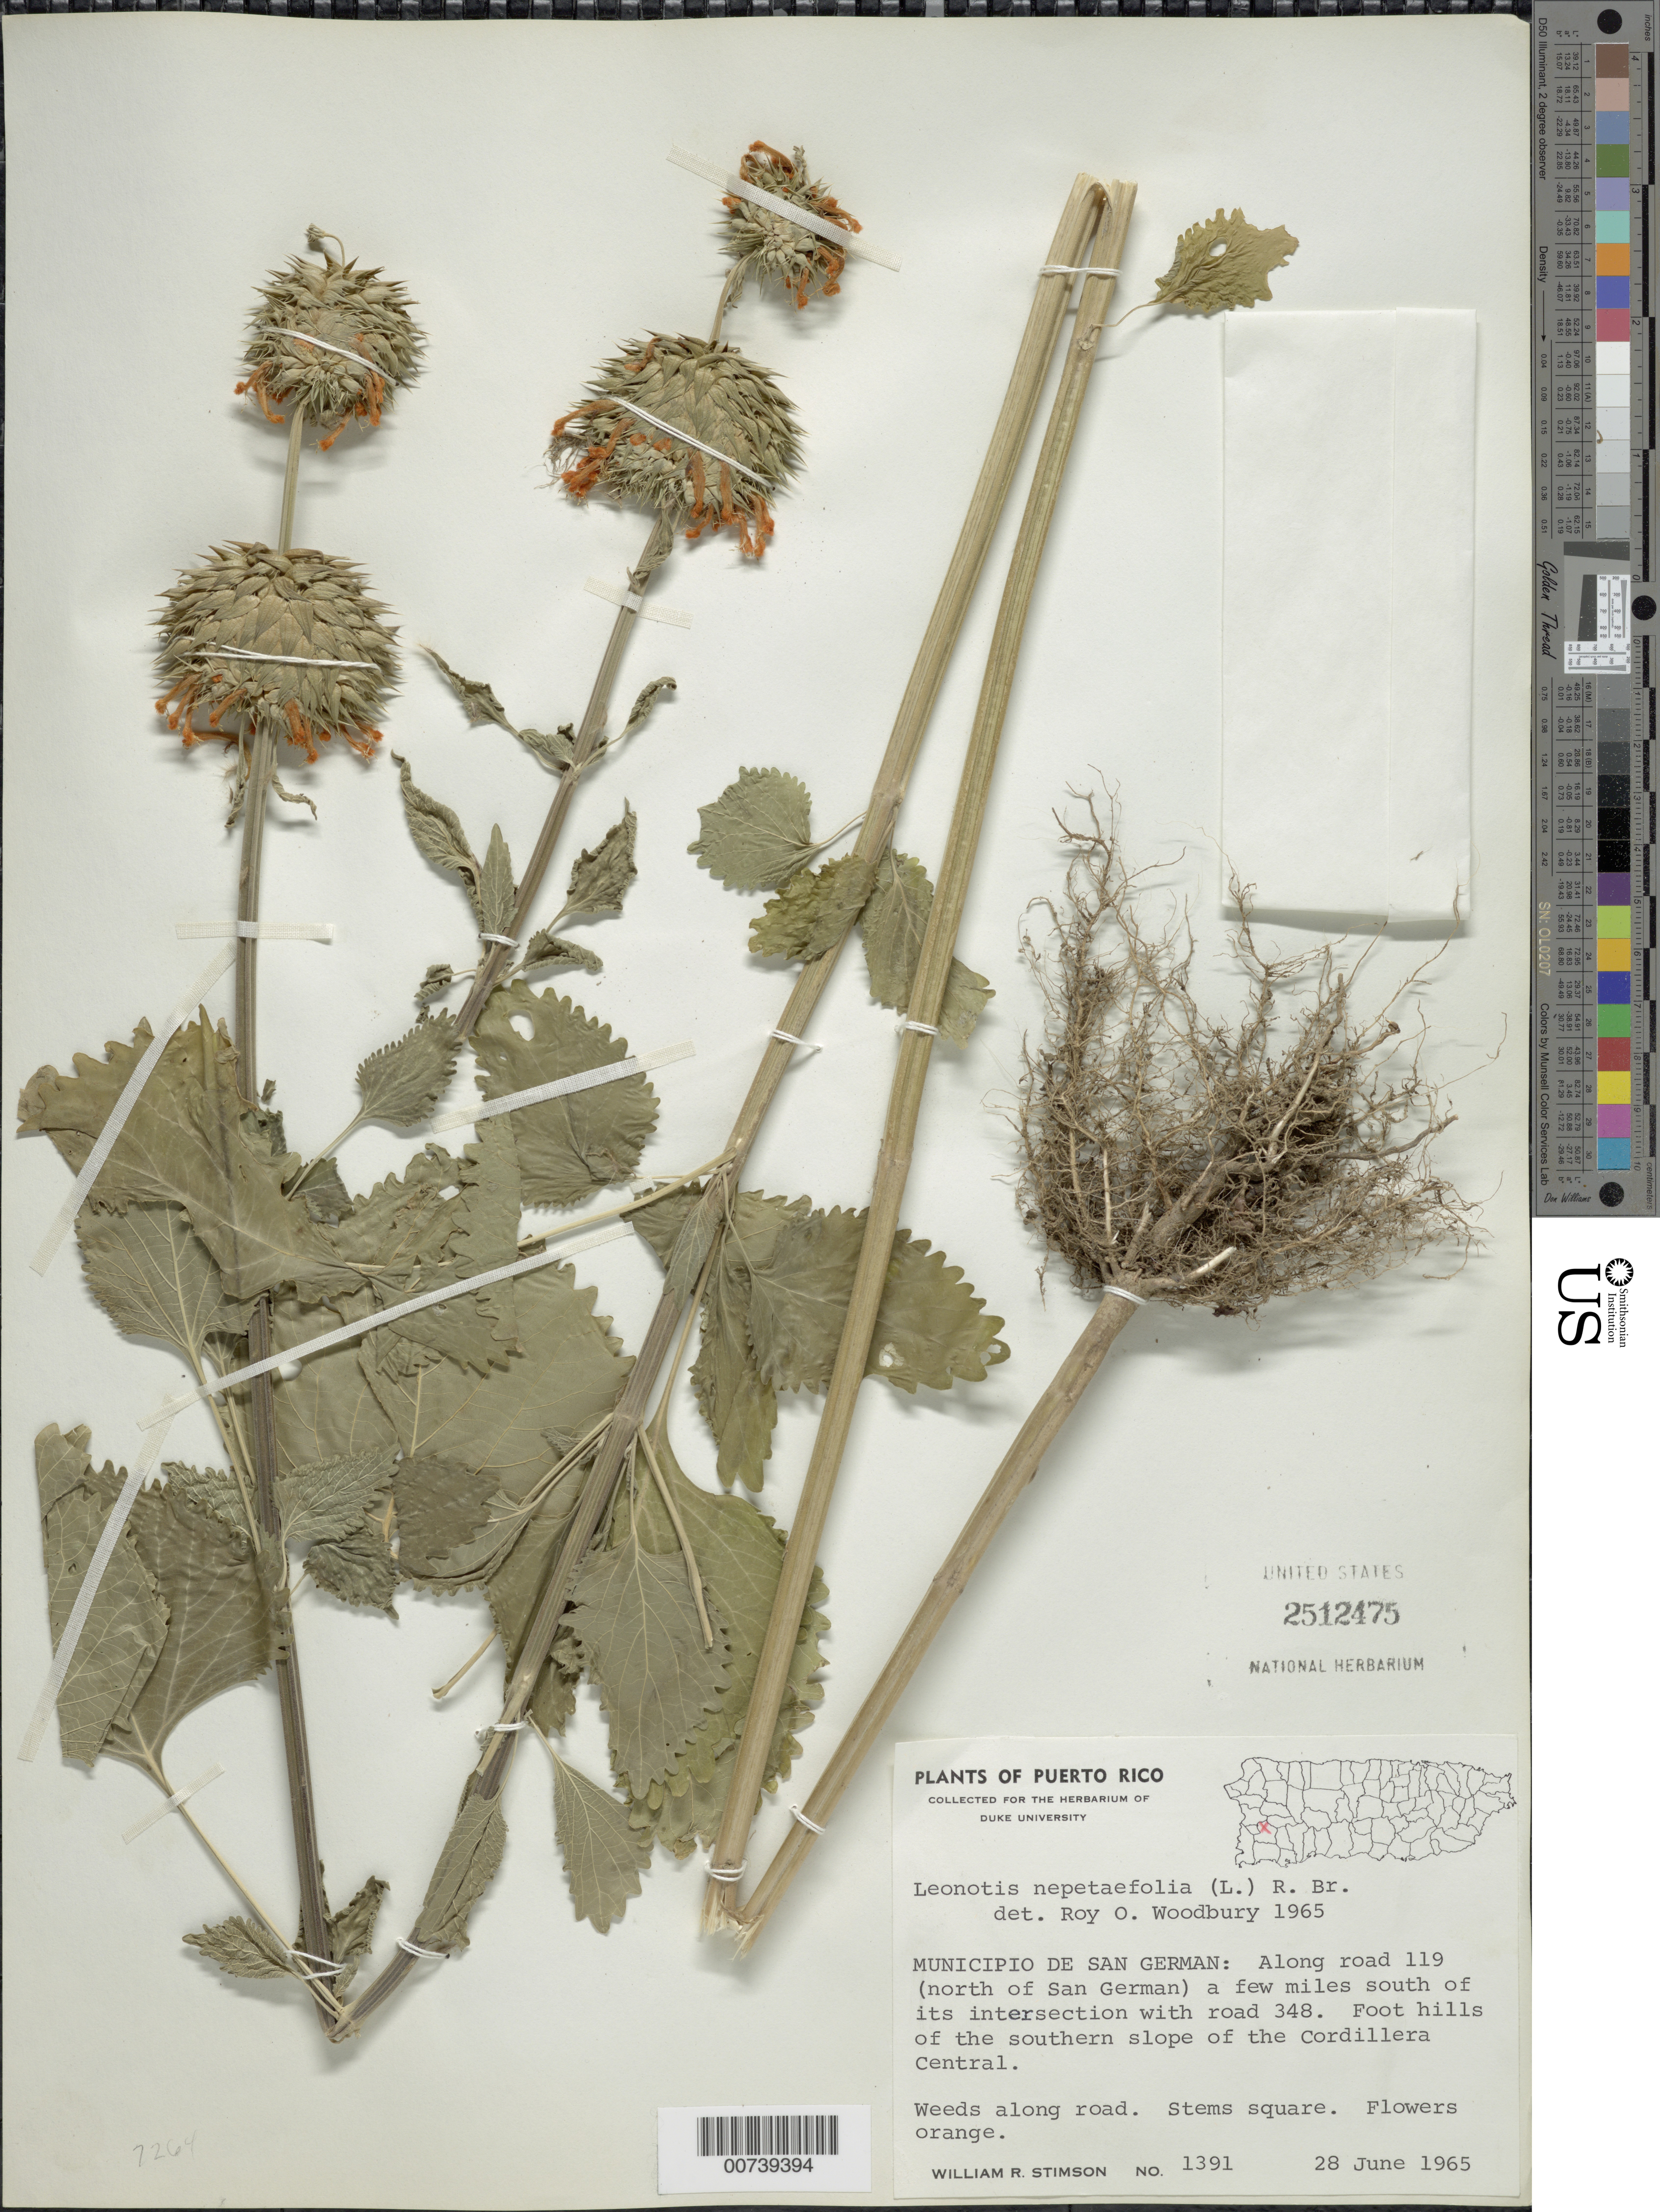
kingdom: Plantae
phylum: Tracheophyta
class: Magnoliopsida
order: Lamiales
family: Lamiaceae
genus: Leonotis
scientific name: Leonotis nepetifolia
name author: (L.) R. Br.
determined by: Woodbury, R. O.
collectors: W. R. Stimson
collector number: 1391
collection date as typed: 28 Jun 1965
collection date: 1965-06-28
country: Puerto Rico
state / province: San Germán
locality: Municipio de San German: Along road 119 (N of San German) a few miles south of its intersection with road 348. Foot hills of the southern slope of the Cordillera Central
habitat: Along road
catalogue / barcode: US 2512475